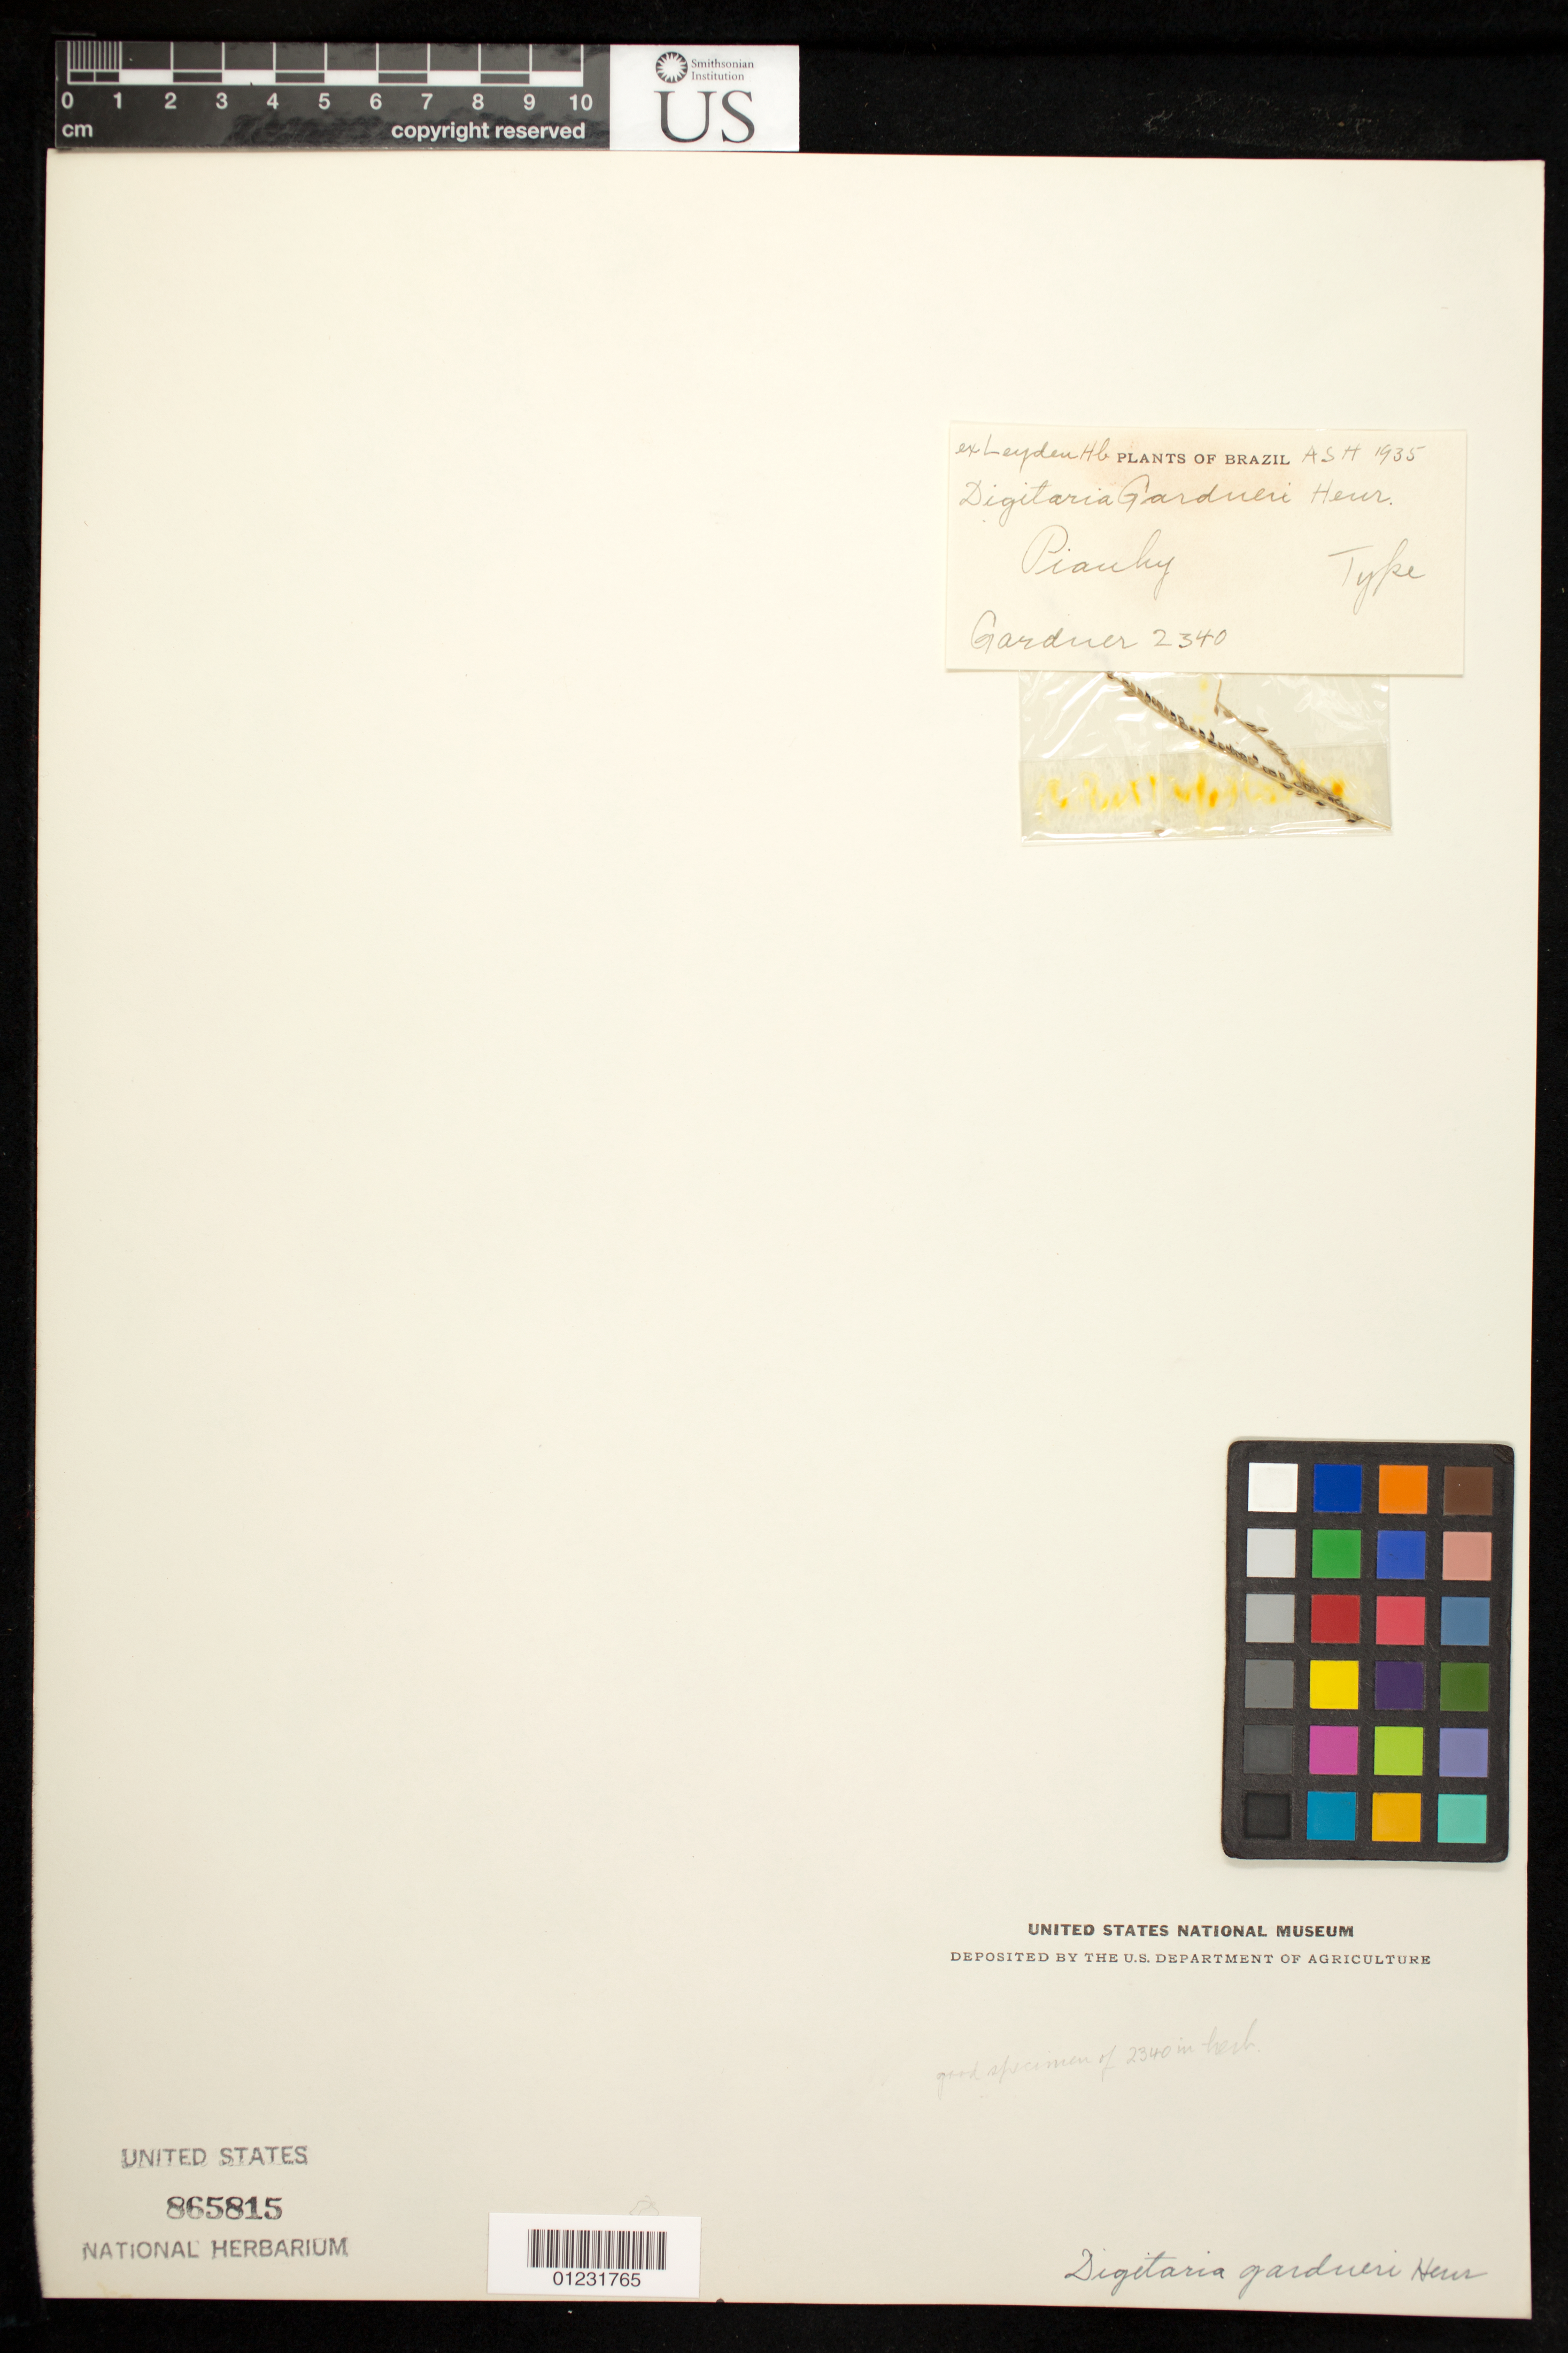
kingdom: Plantae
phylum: Tracheophyta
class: Liliopsida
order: Poales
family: Poaceae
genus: Digitaria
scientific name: Digitaria gardneri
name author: Henr.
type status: Isotype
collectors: G. Gardner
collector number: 2340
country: Brazil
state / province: Piauí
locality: Piauhy.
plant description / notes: Fragmentary material of type specimen ex herb. Leyden.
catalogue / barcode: US 865815